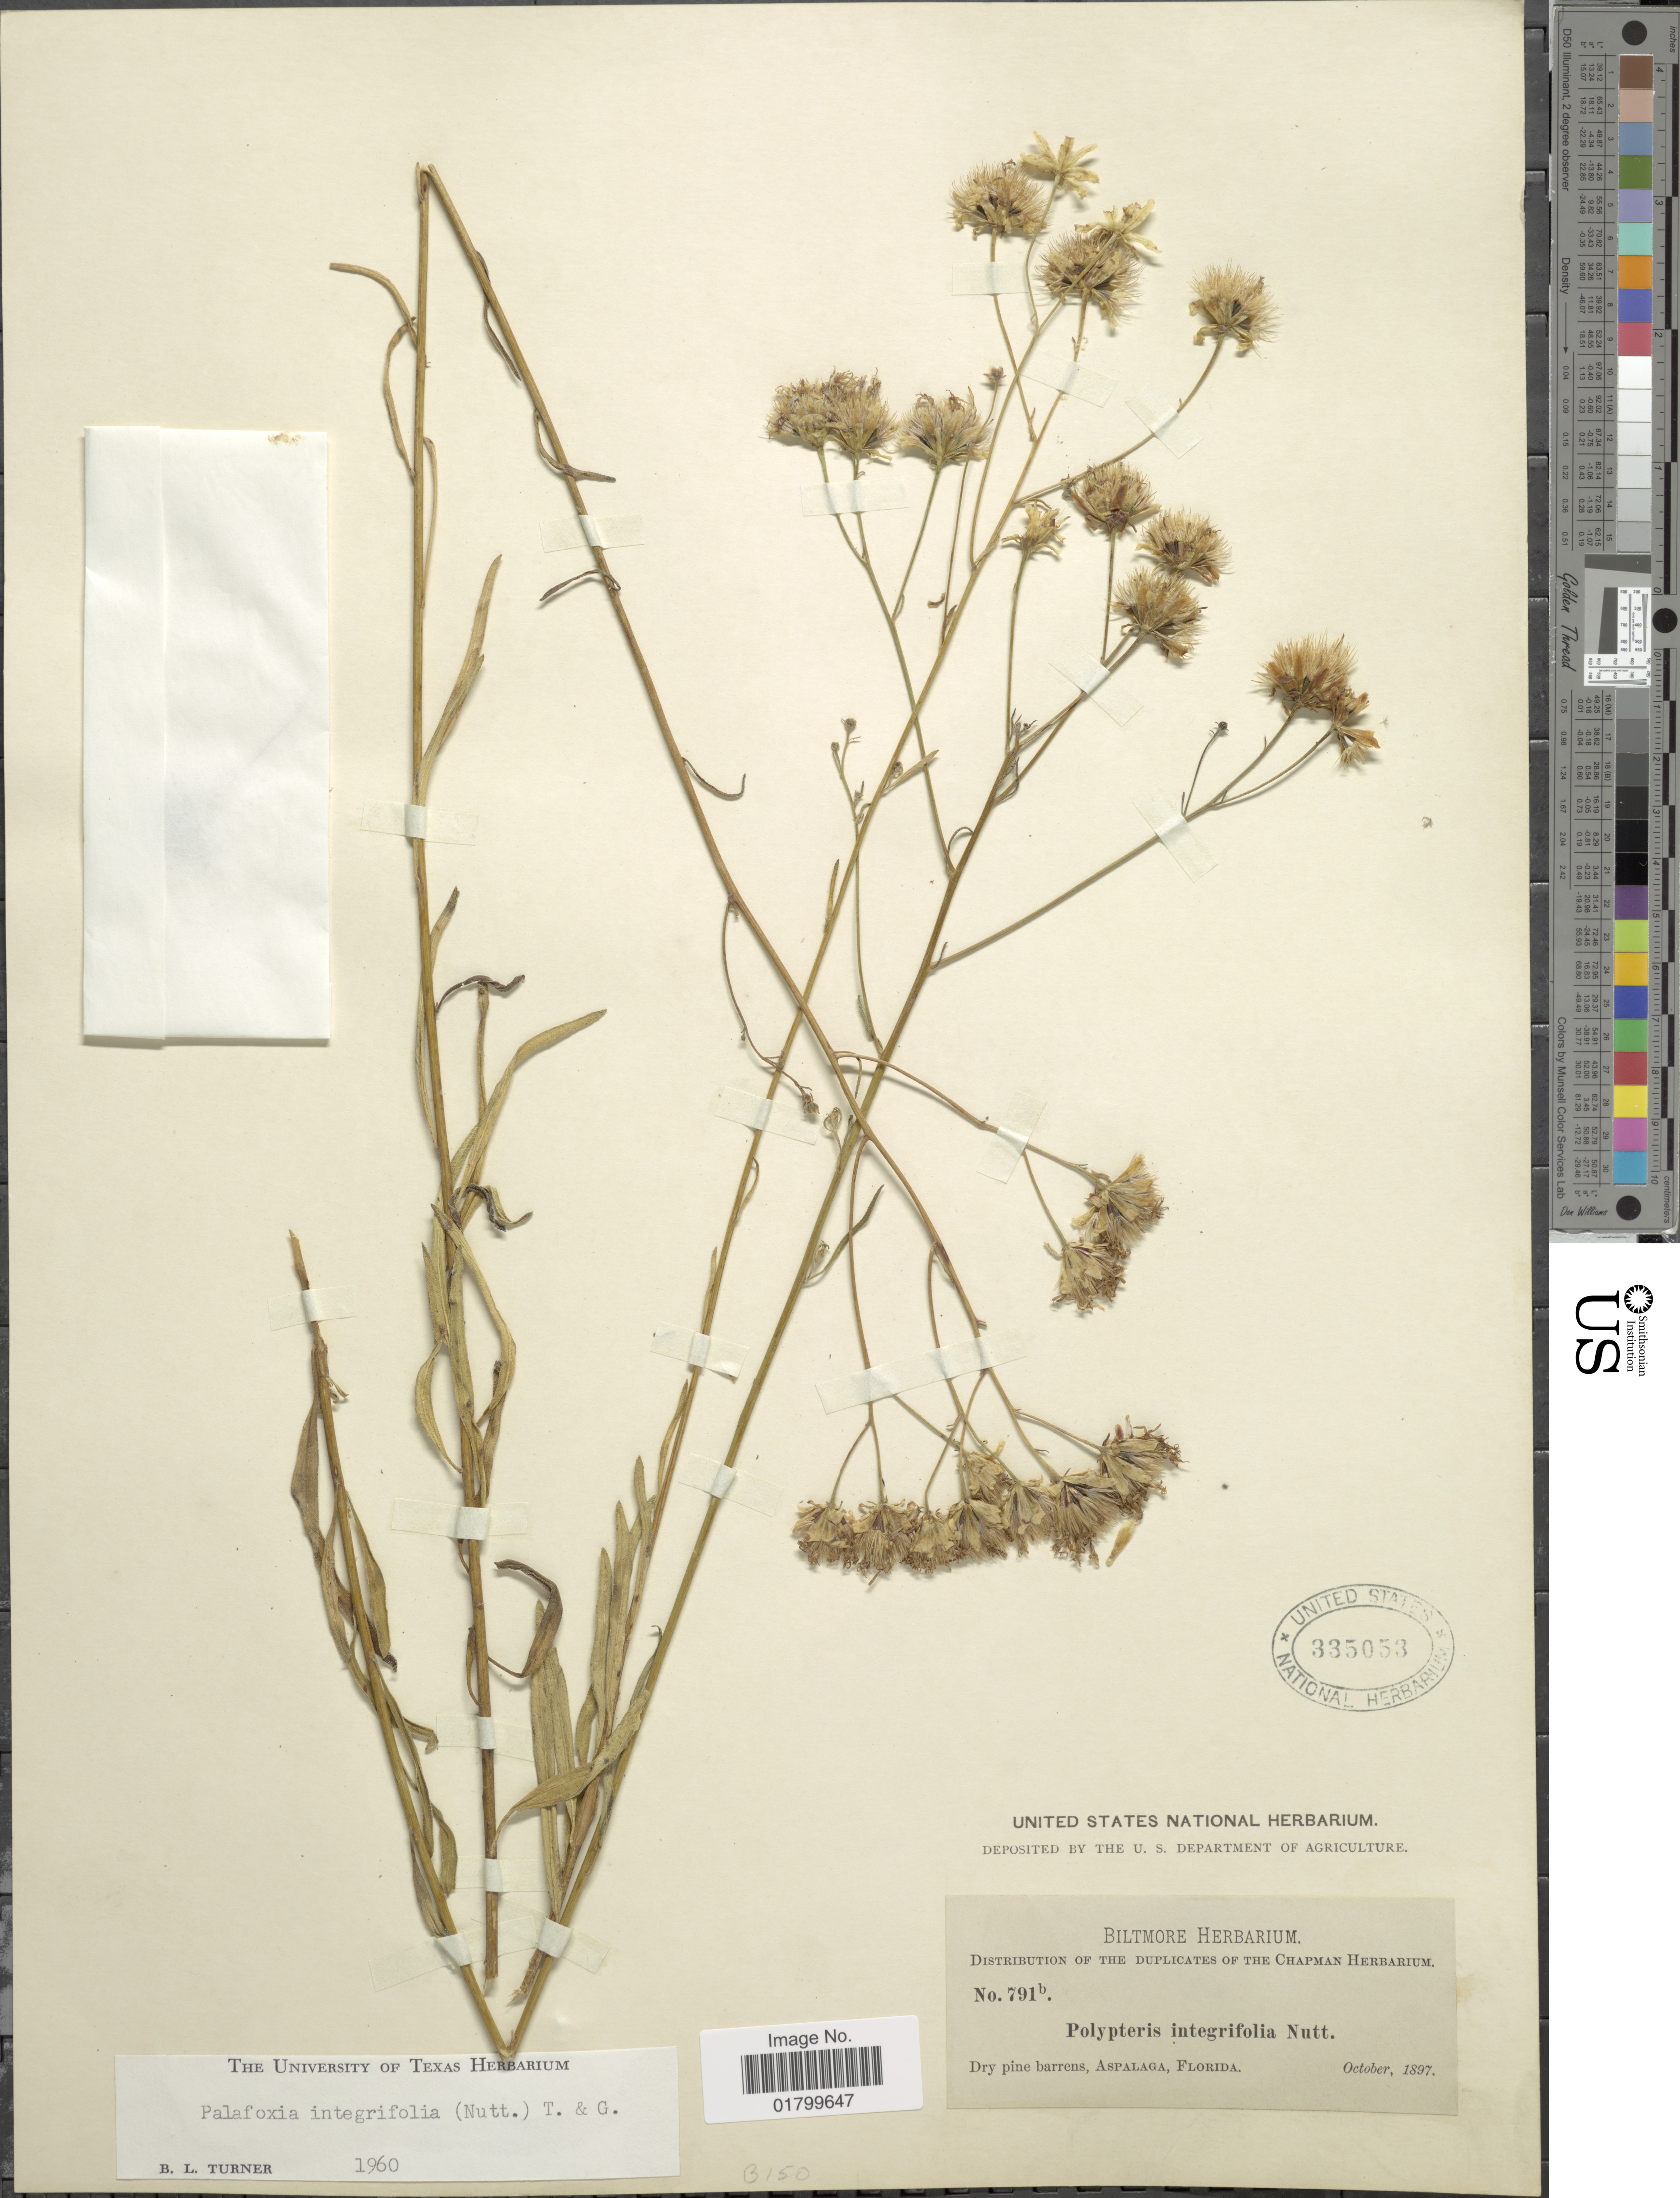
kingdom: Plantae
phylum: Tracheophyta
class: Magnoliopsida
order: Asterales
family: Asteraceae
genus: Palafoxia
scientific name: Palafoxia integrifolia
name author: (Nutt.) Torr. & A. Gray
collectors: ex herb. Biltmore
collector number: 791b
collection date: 1897-10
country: United States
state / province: Florida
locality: Dry pine barrens, Aspalaga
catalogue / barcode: US 335053